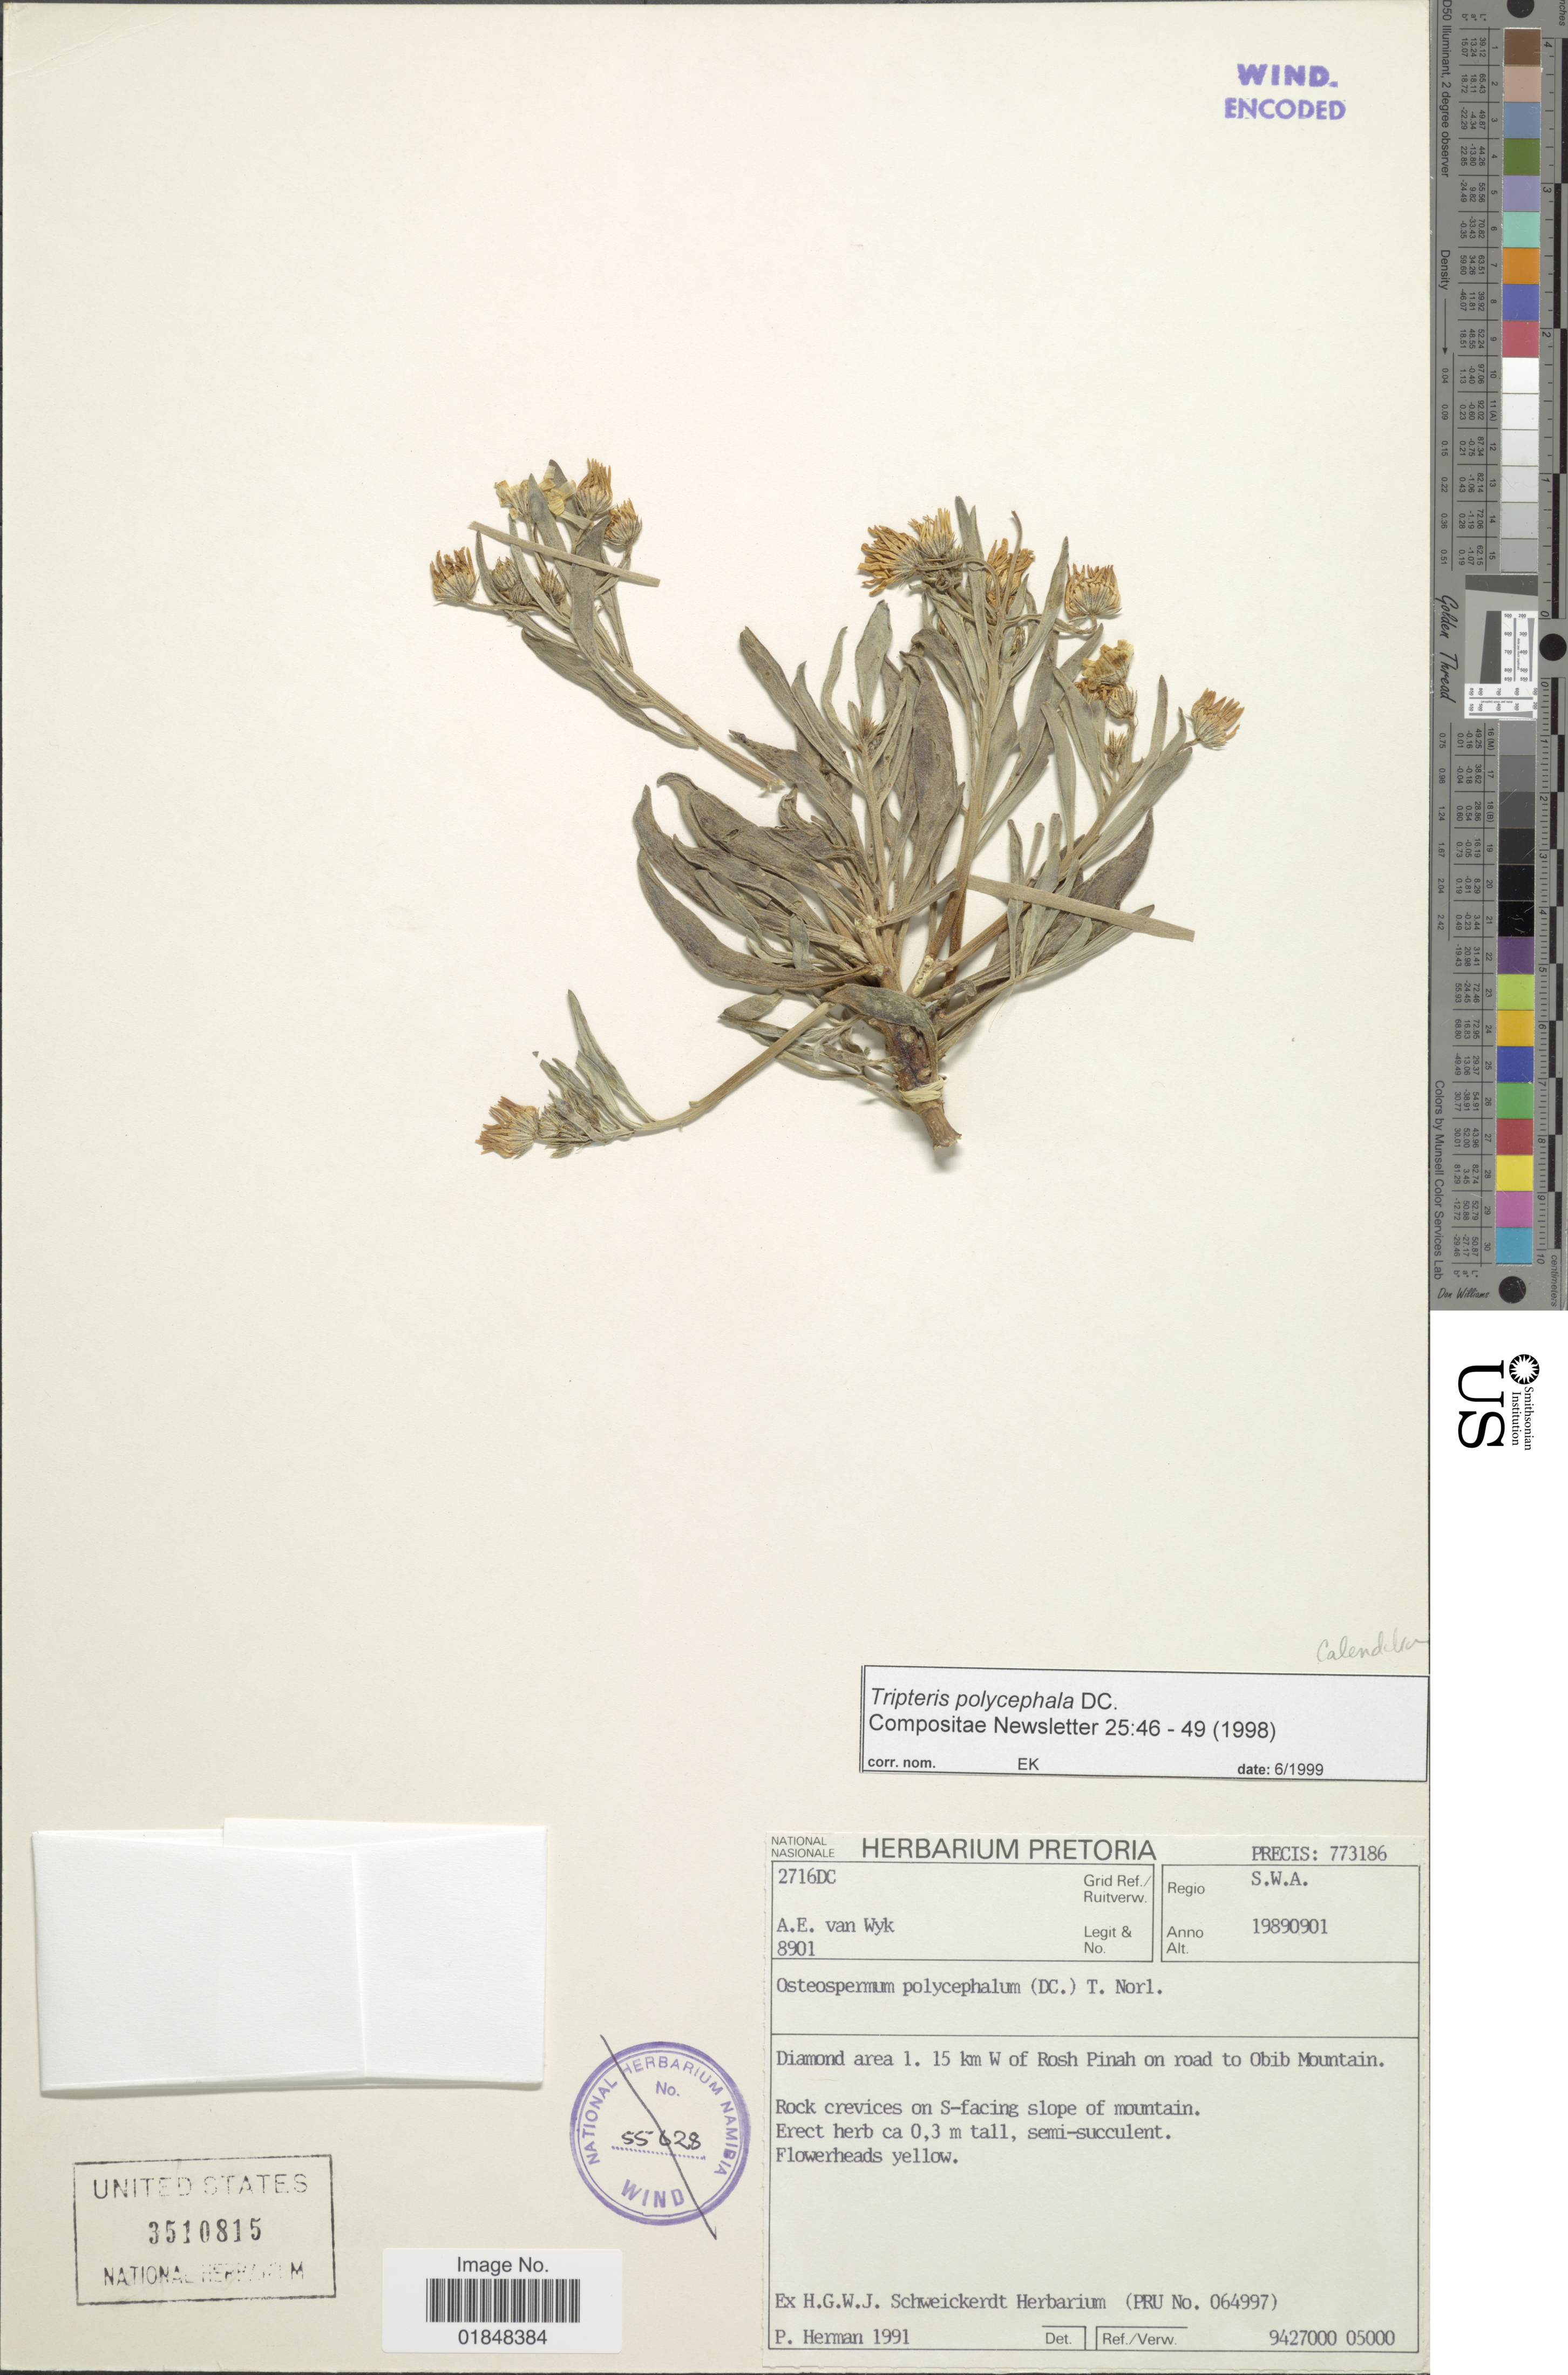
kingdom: Plantae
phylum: Tracheophyta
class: Magnoliopsida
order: Asterales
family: Asteraceae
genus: Osteospermum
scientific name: Osteospermum pisiferum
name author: (L.) Norl.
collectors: A. van Wyk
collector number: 8901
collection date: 1989-09-01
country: Namibia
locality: Diamond Area 1. 15 km W of Rosh Pinah on road to Obib Miuntain. 2716DC. S.W.A.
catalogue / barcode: US 3510815